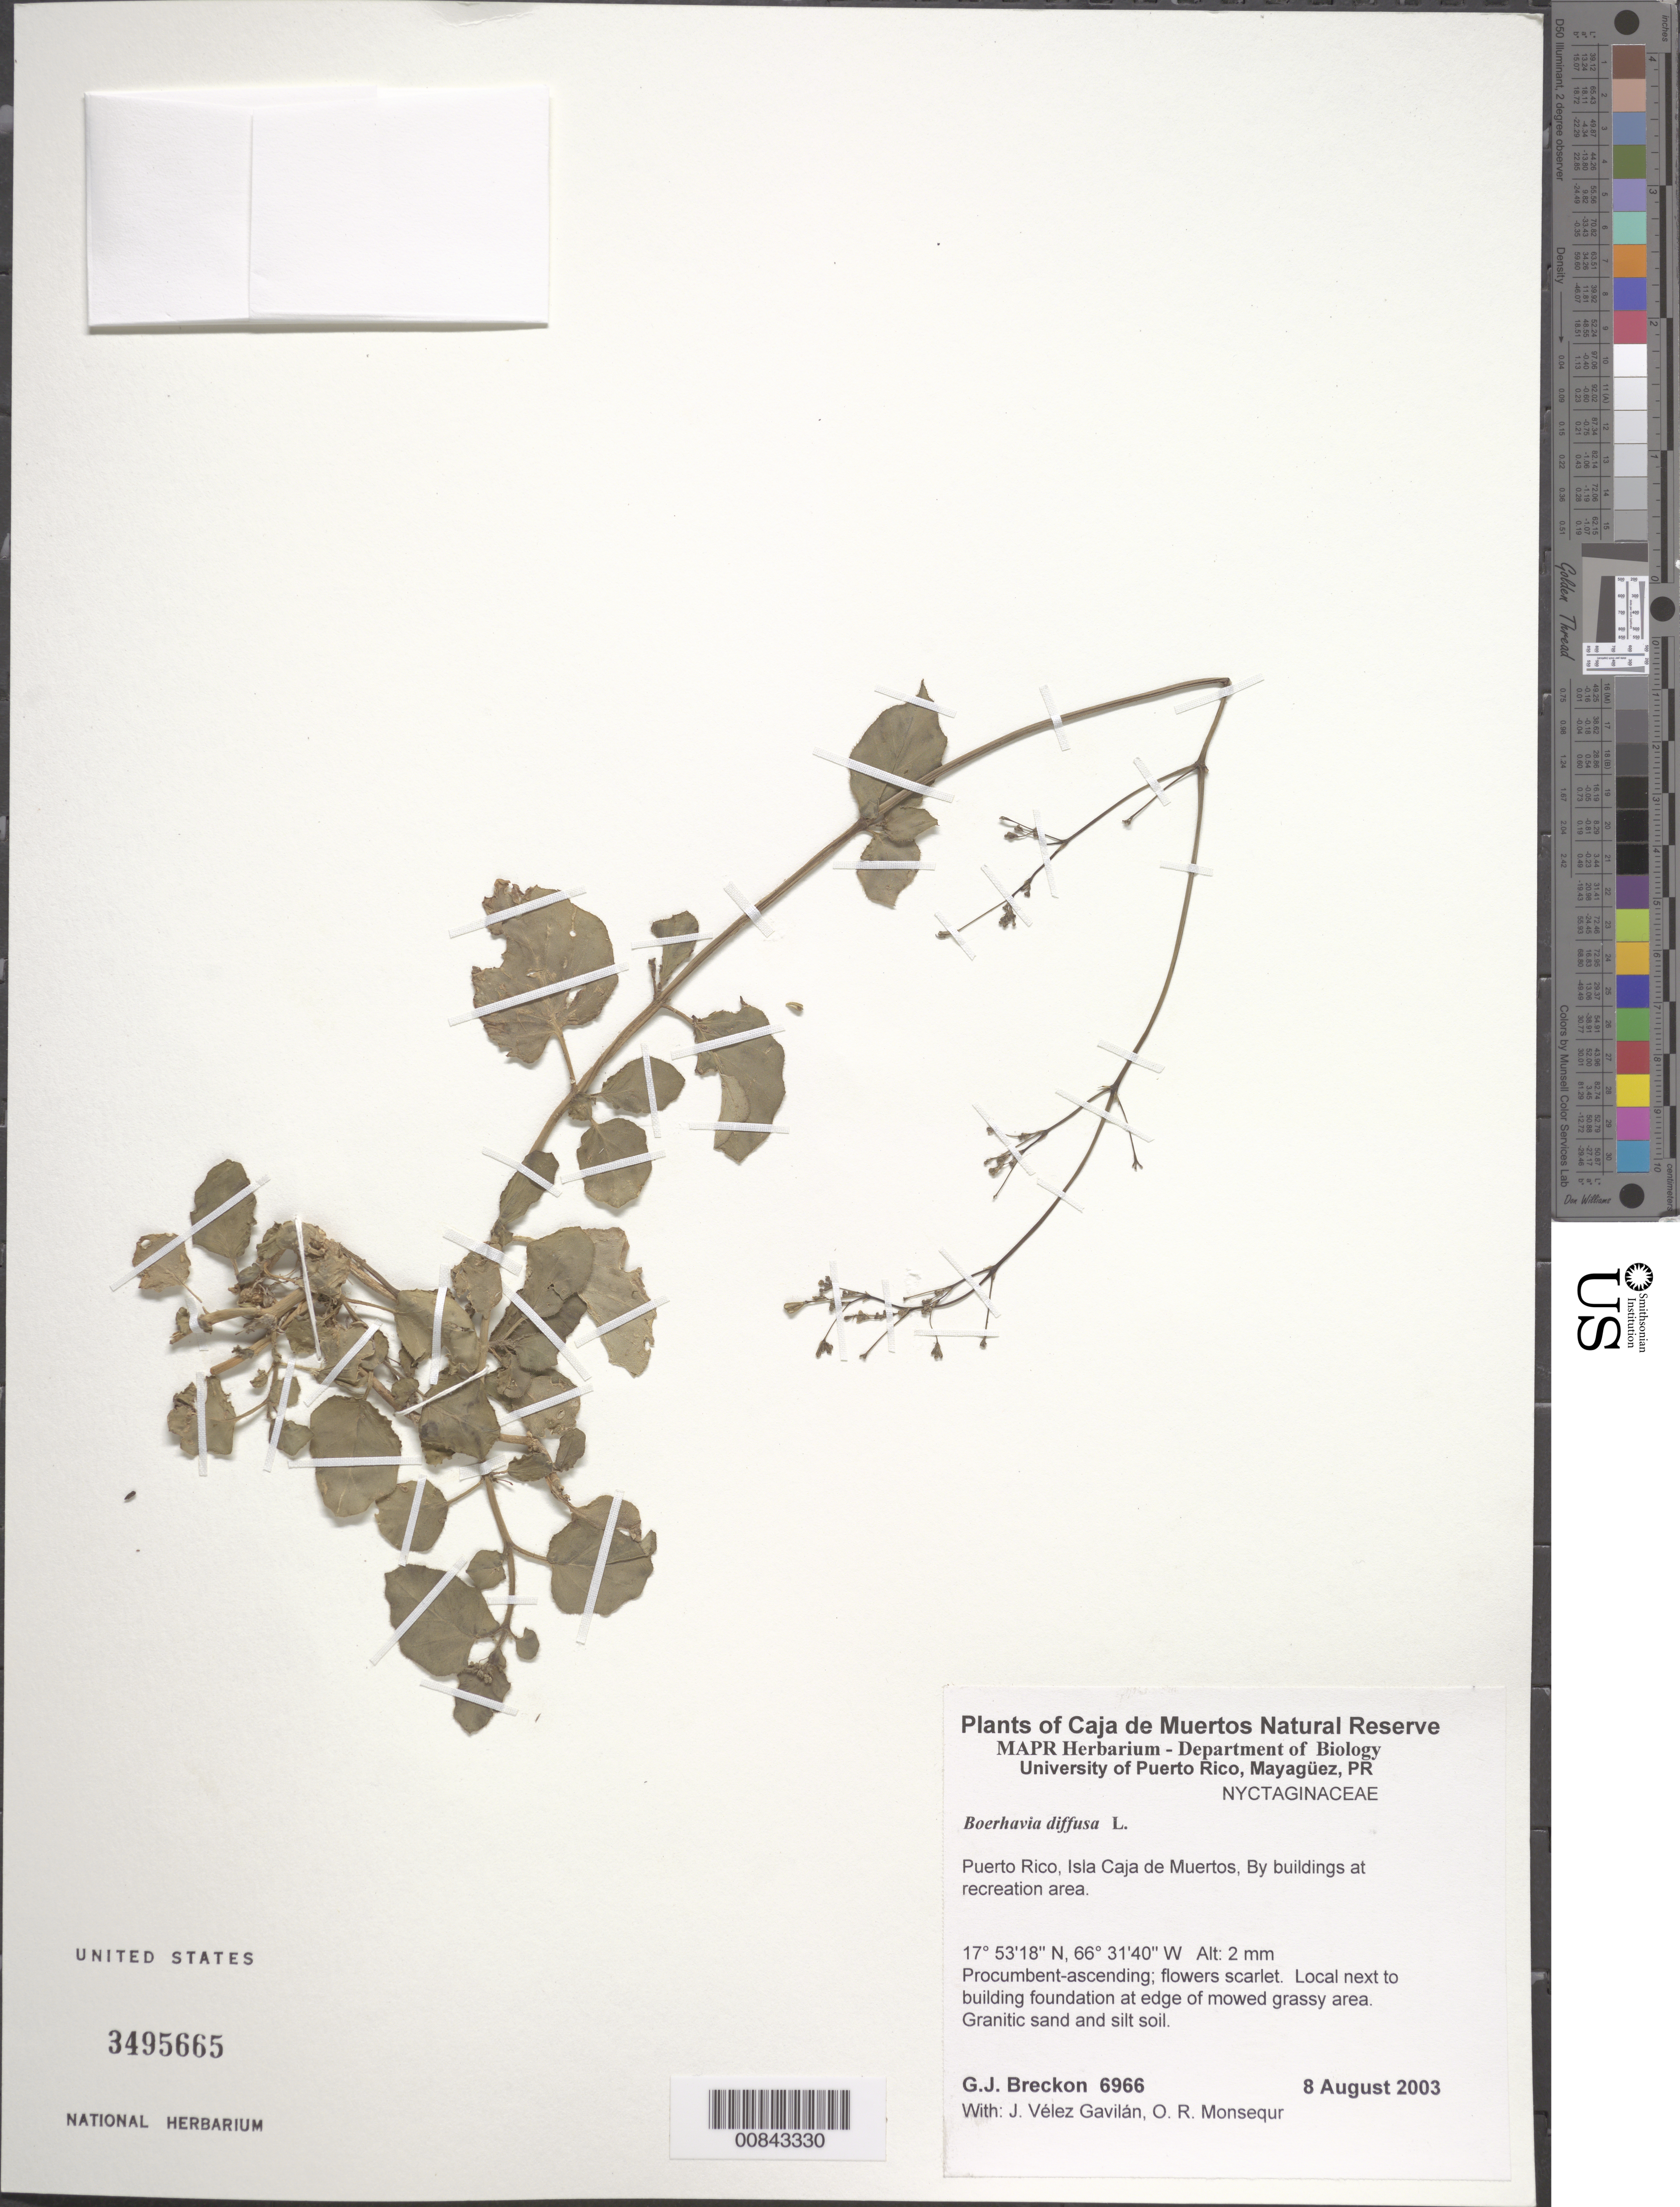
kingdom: Plantae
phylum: Tracheophyta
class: Magnoliopsida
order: Caryophyllales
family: Nyctaginaceae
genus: Boerhavia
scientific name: Boerhavia diffusa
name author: L.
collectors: G. Breckon, J. Vélez-Gavilán & O. Monsequr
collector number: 6966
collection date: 2003-08-08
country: Puerto Rico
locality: Caje de Muertos Natural Reserve. Isla Caja de Muertos, By buildings at recreation area.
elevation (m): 2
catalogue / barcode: US 3495665